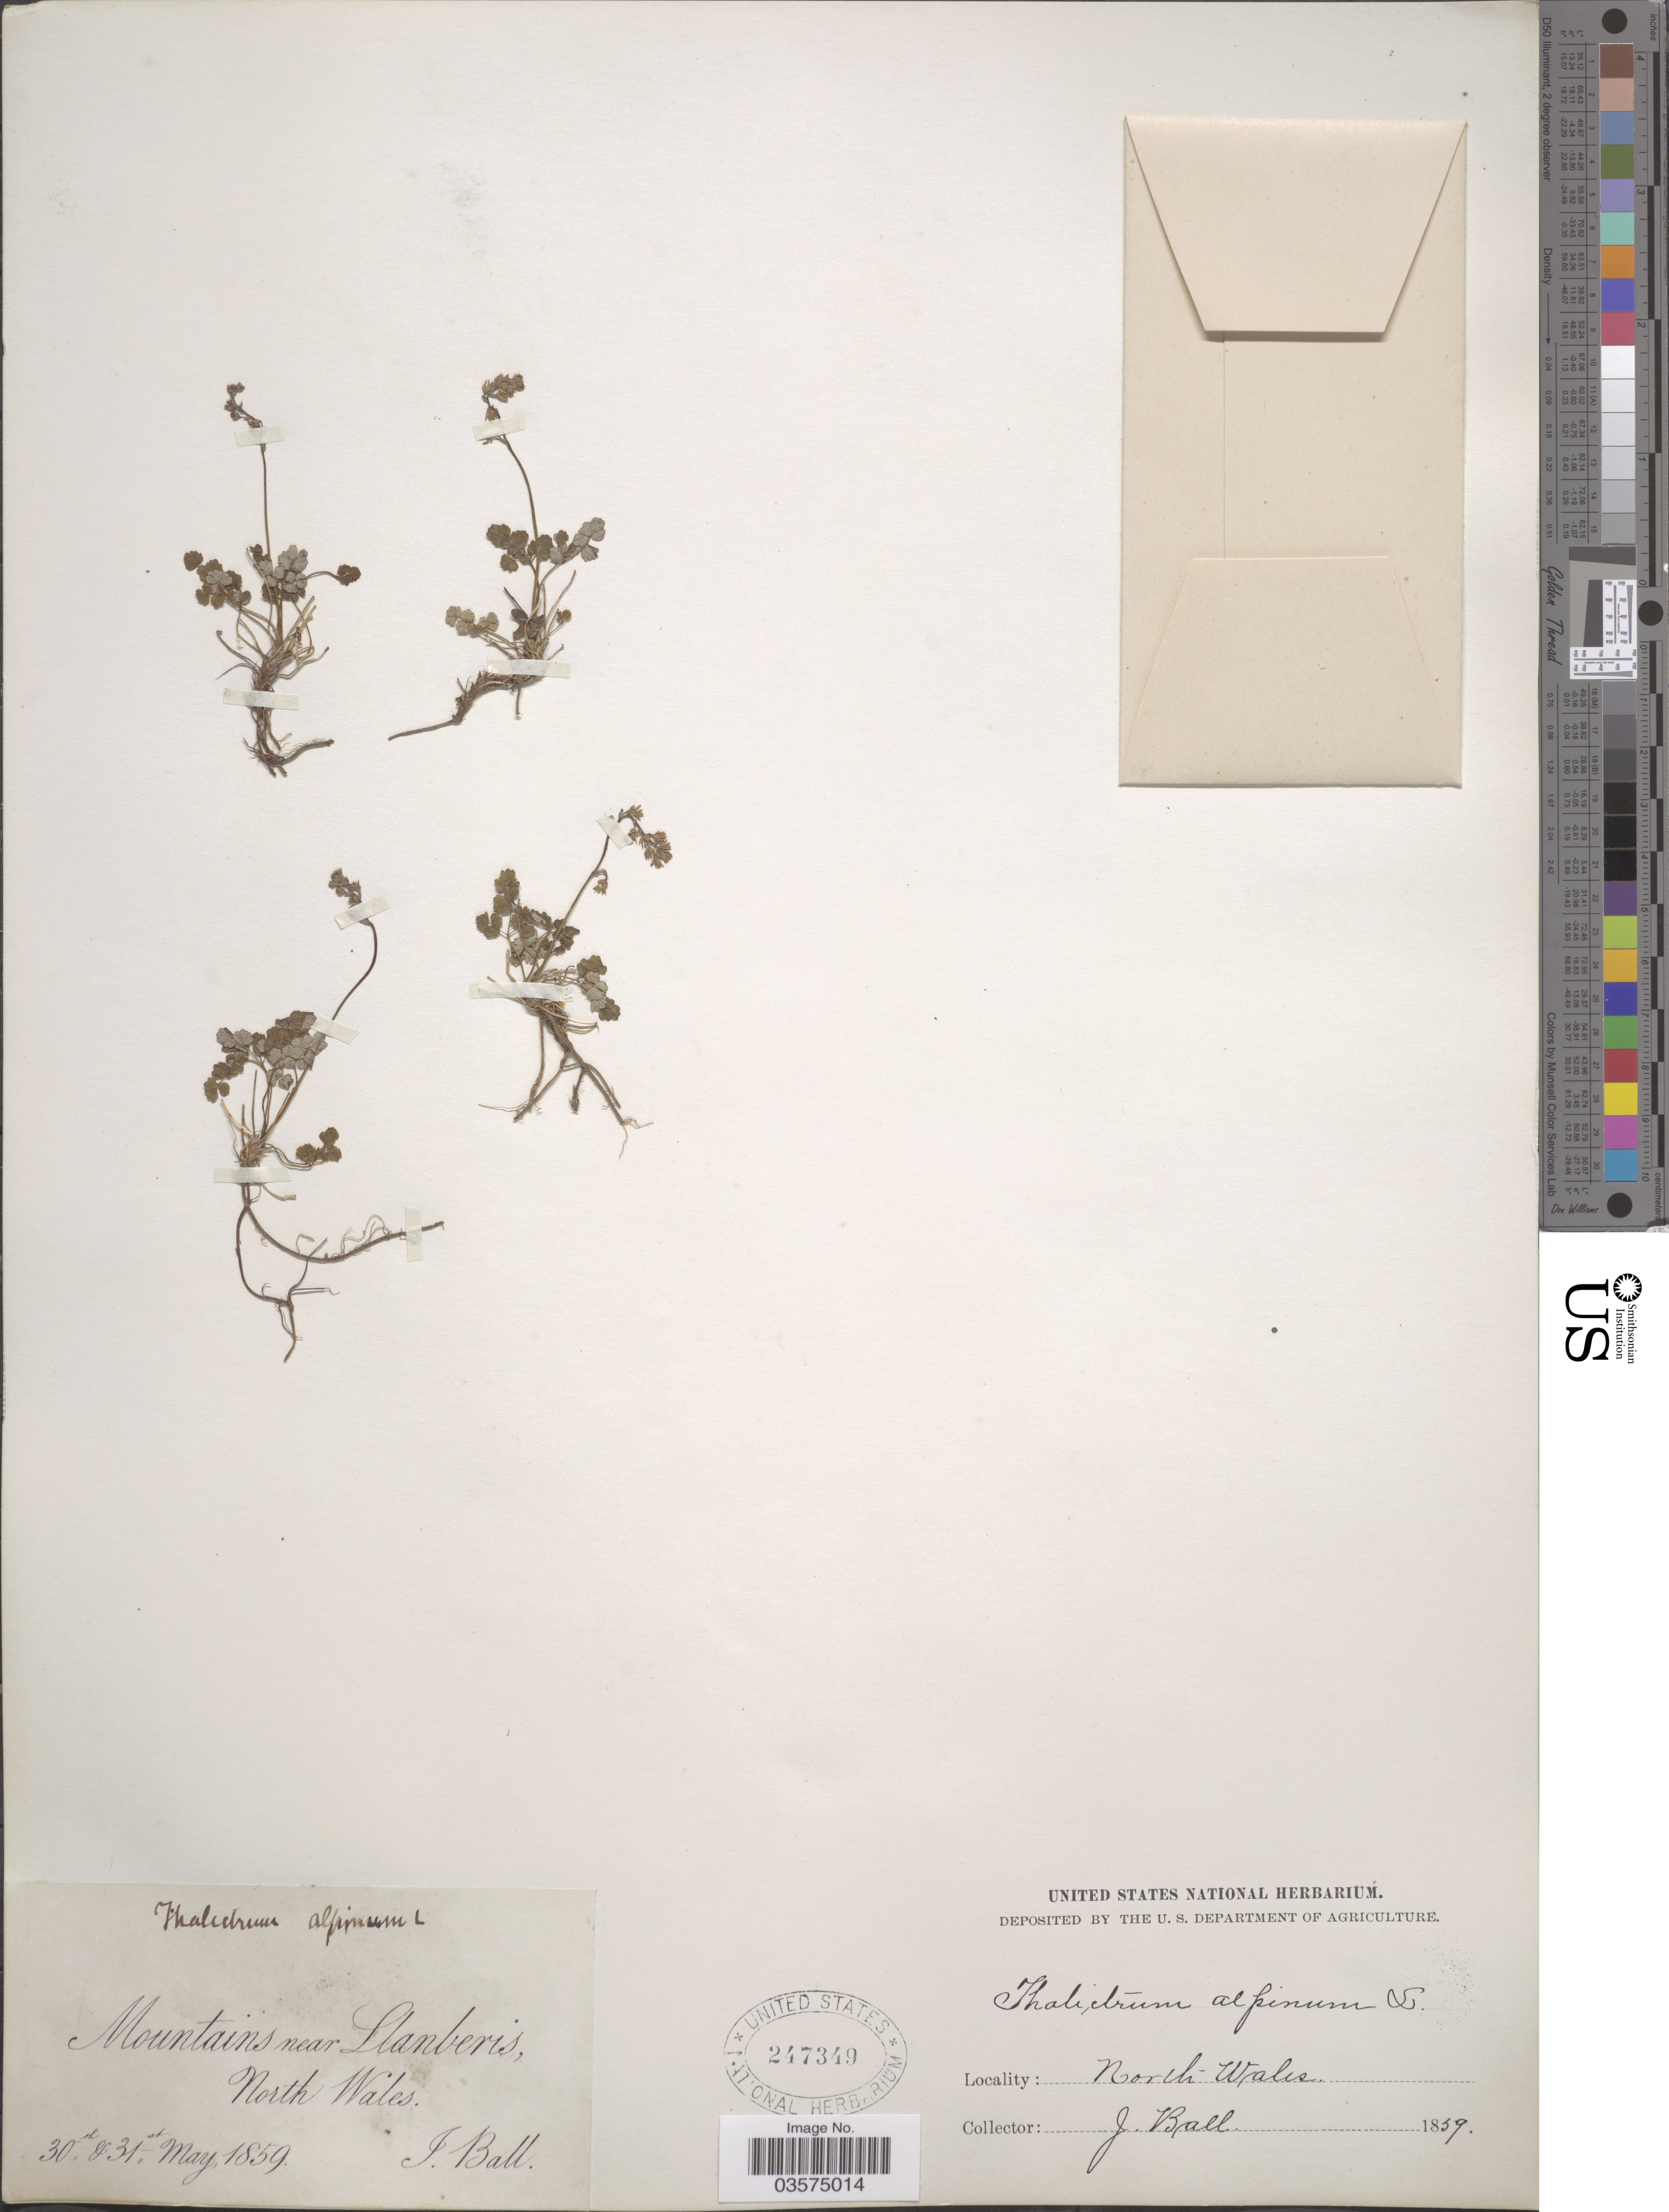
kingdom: Plantae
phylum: Tracheophyta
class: Magnoliopsida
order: Ranunculales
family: Ranunculaceae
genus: Thalictrum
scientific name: Thalictrum alpinum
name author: L.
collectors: J. Ball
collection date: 1859-05-30/1859-05-31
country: United Kingdom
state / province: Wales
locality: Mountains near Llanberis, North Wales.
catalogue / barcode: US 247349